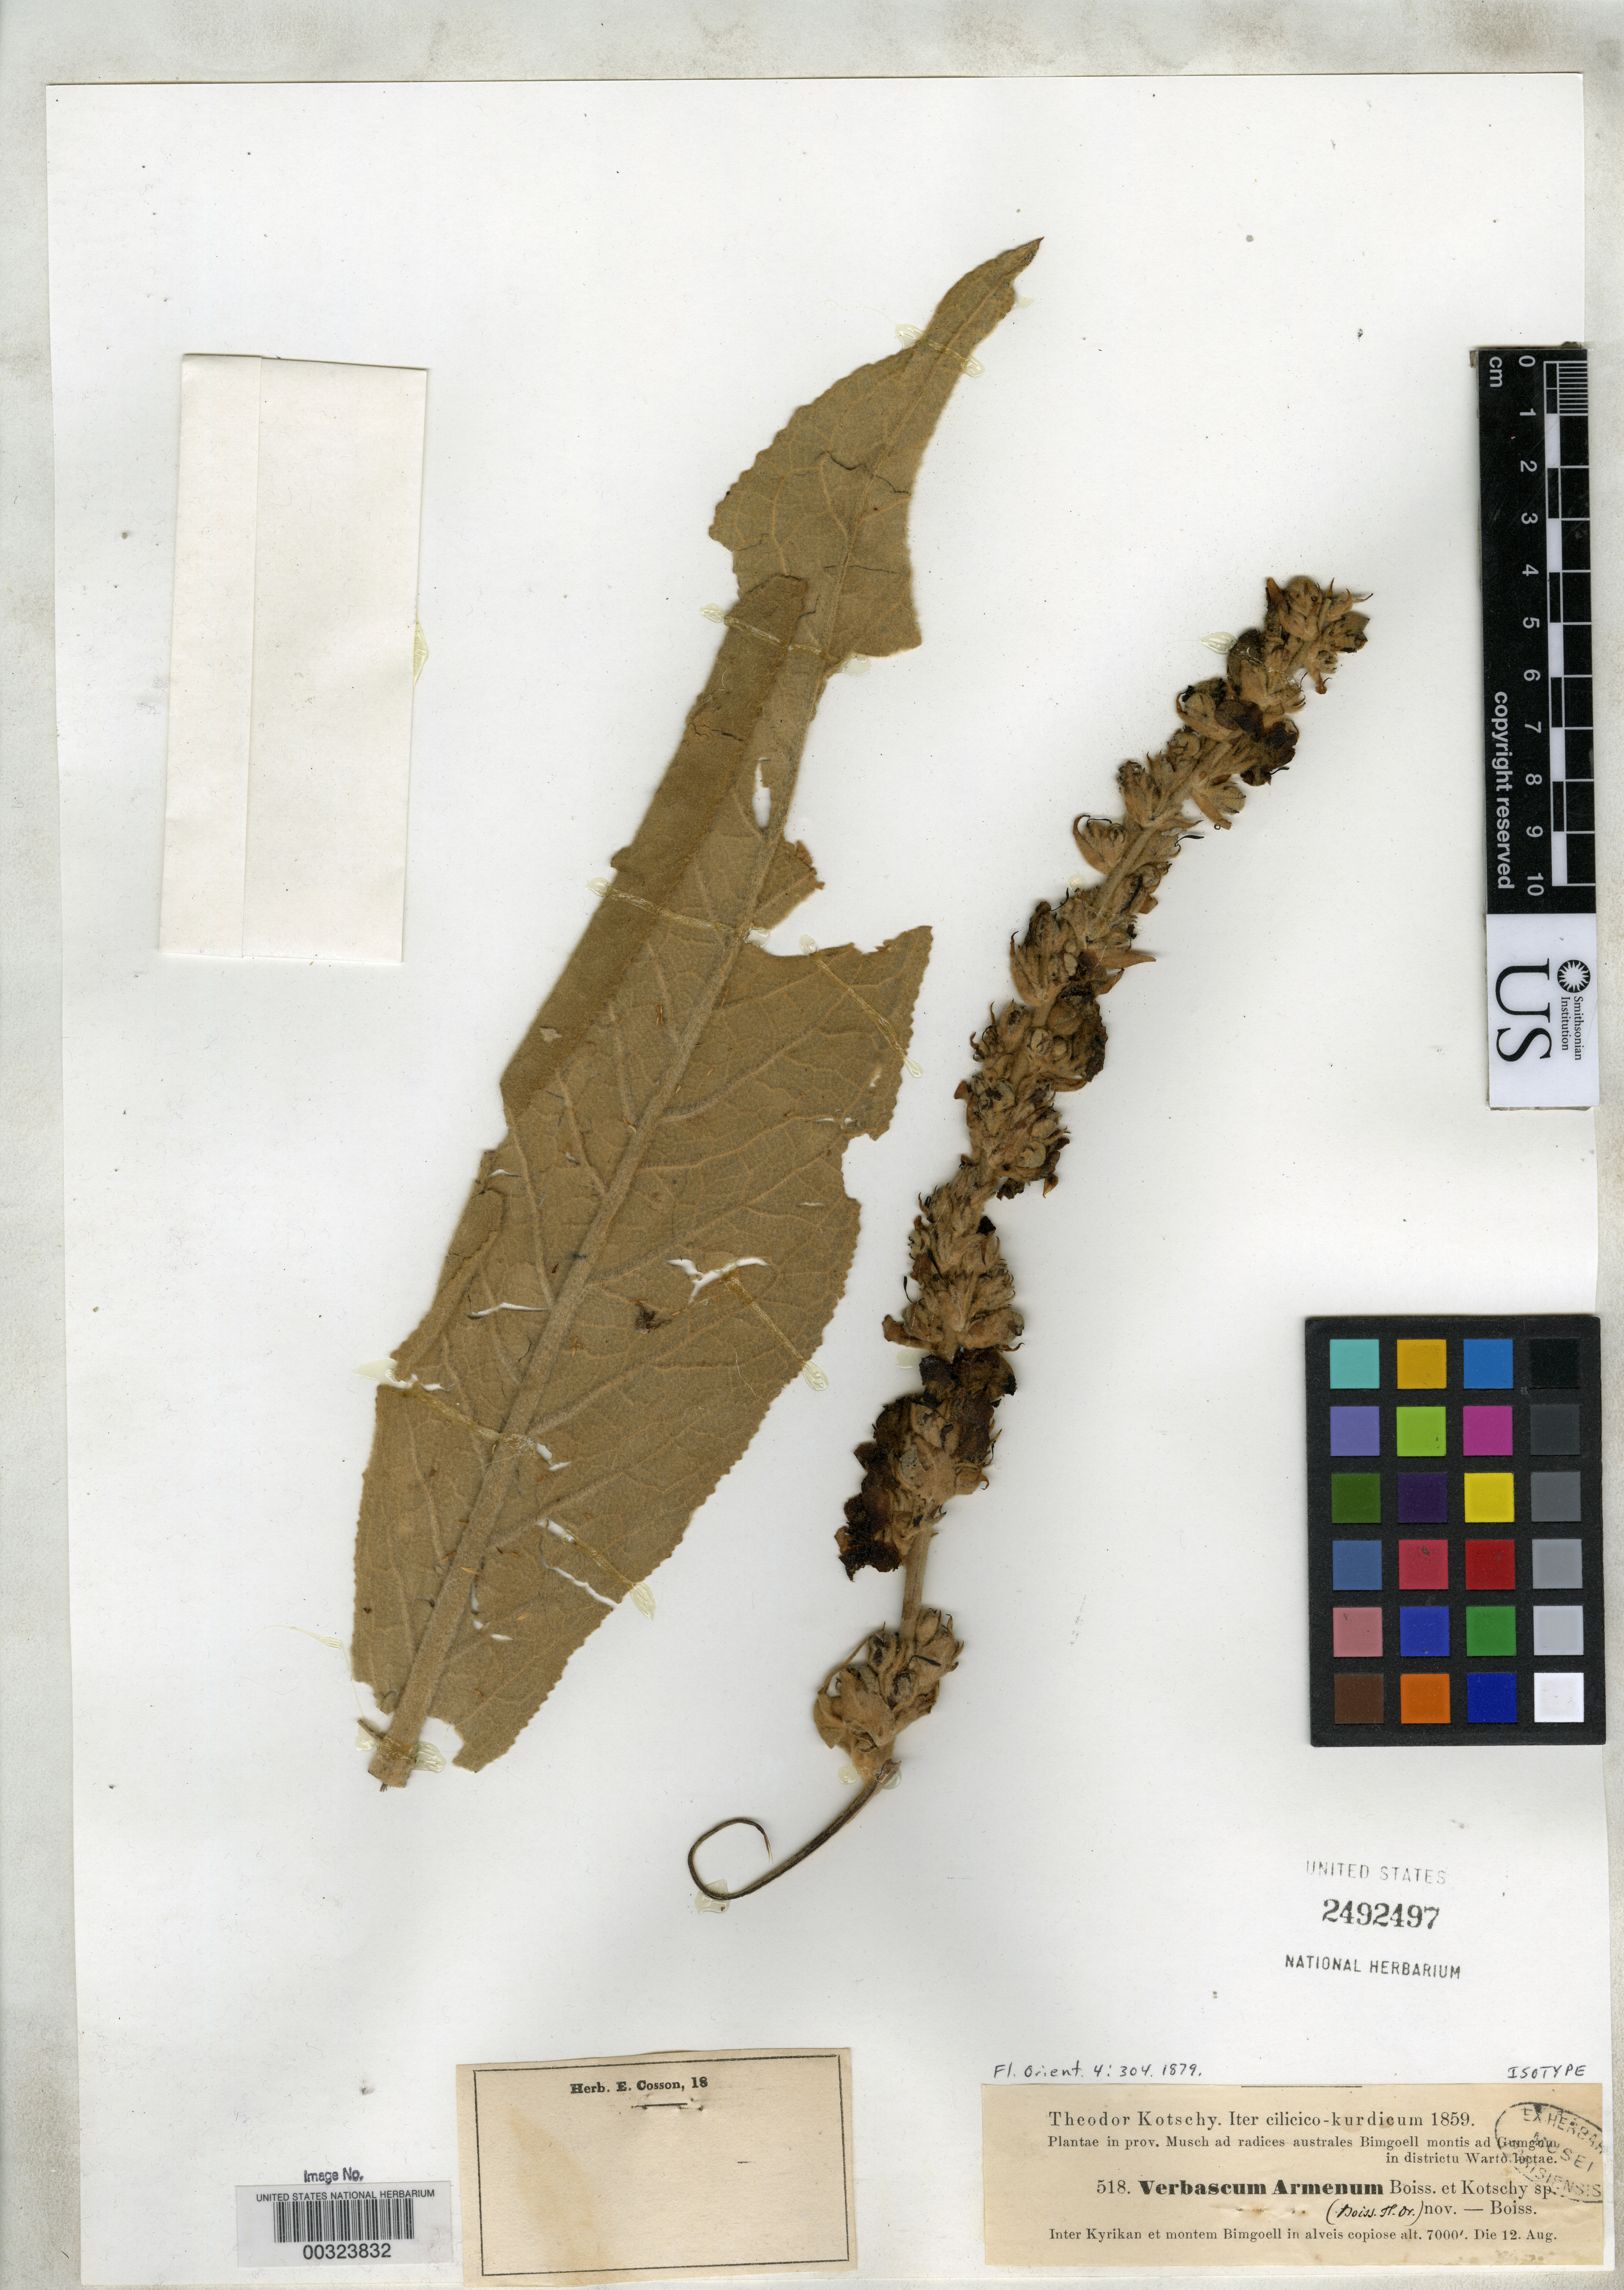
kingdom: Plantae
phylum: Tracheophyta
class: Magnoliopsida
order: Lamiales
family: Scrophulariaceae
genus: Verbascum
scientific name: Verbascum armenum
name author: Boiss. & Kotschy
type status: Isotype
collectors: K. G. Kotschy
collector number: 518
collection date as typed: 12 Aug 1859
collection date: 1859-08-12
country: Turkey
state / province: Mus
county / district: Warto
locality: Between Kyrikan and Bingol Mountain.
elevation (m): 2134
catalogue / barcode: US 2492497